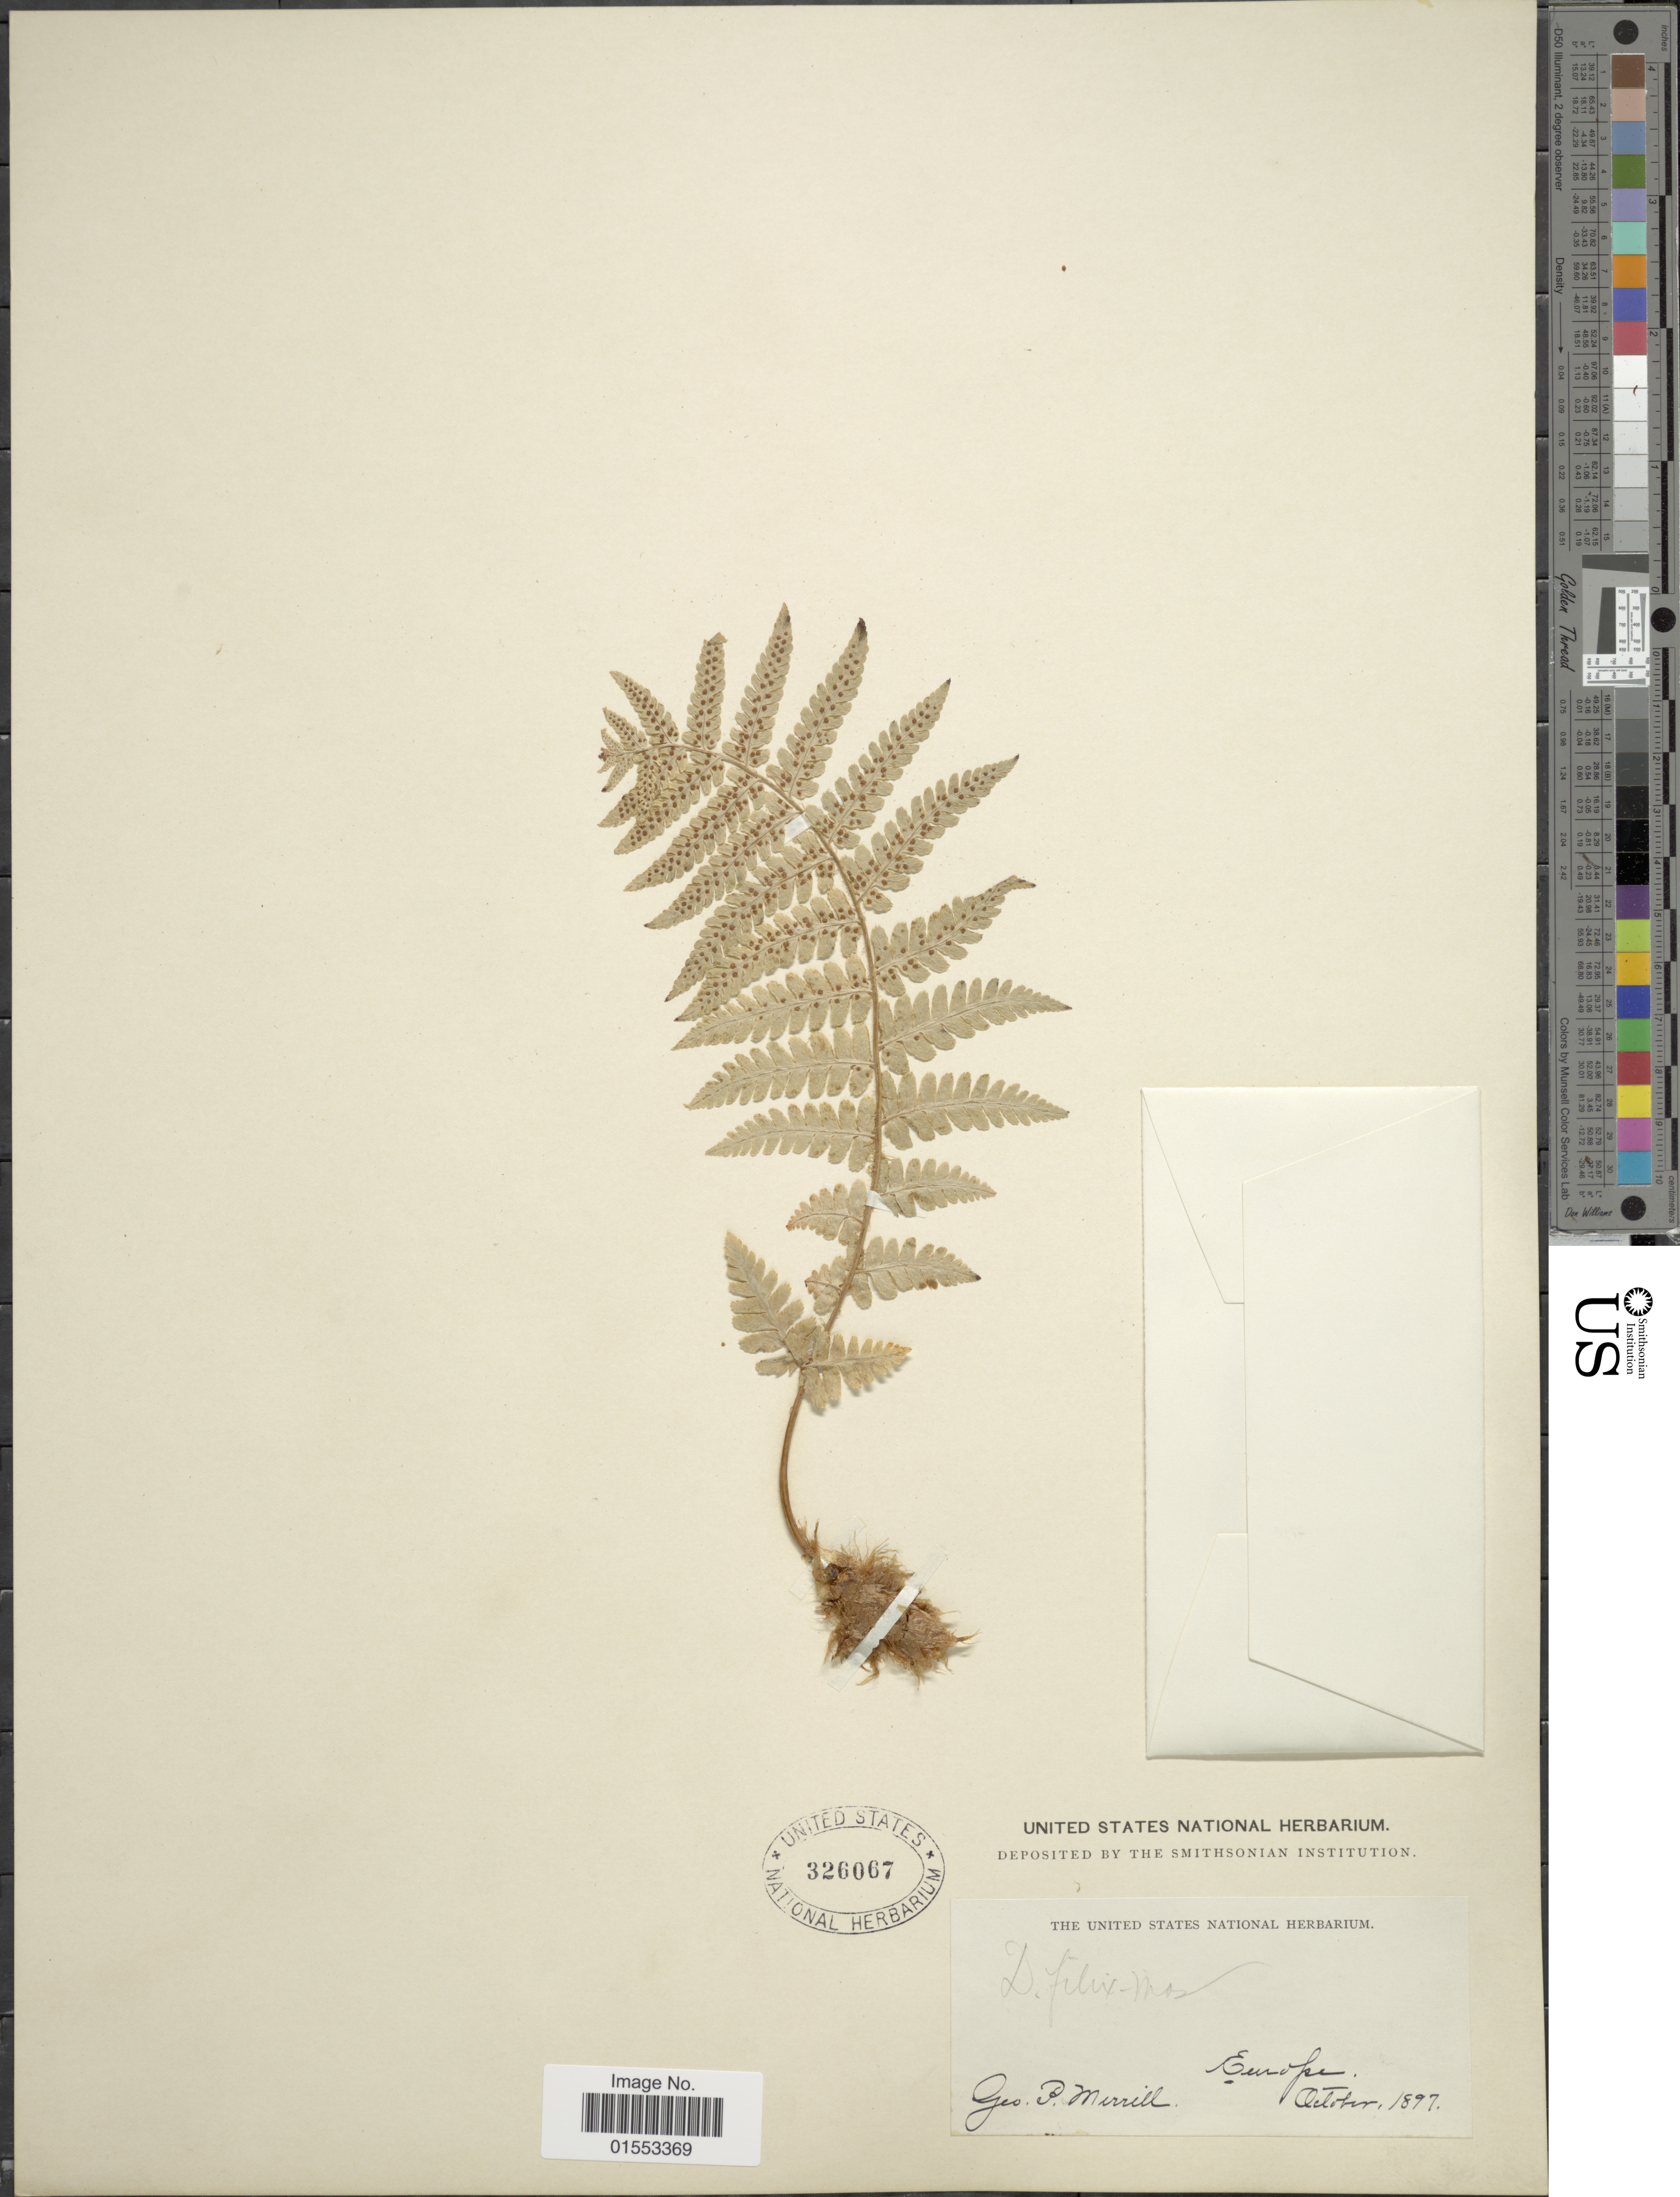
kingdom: Plantae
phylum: Tracheophyta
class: Polypodiopsida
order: Polypodiales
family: Dryopteridaceae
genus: Dryopteris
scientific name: Dryopteris filix-mas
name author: (L.) Schott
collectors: G. P. Merrill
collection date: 1897-10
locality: Europe.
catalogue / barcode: US 326067